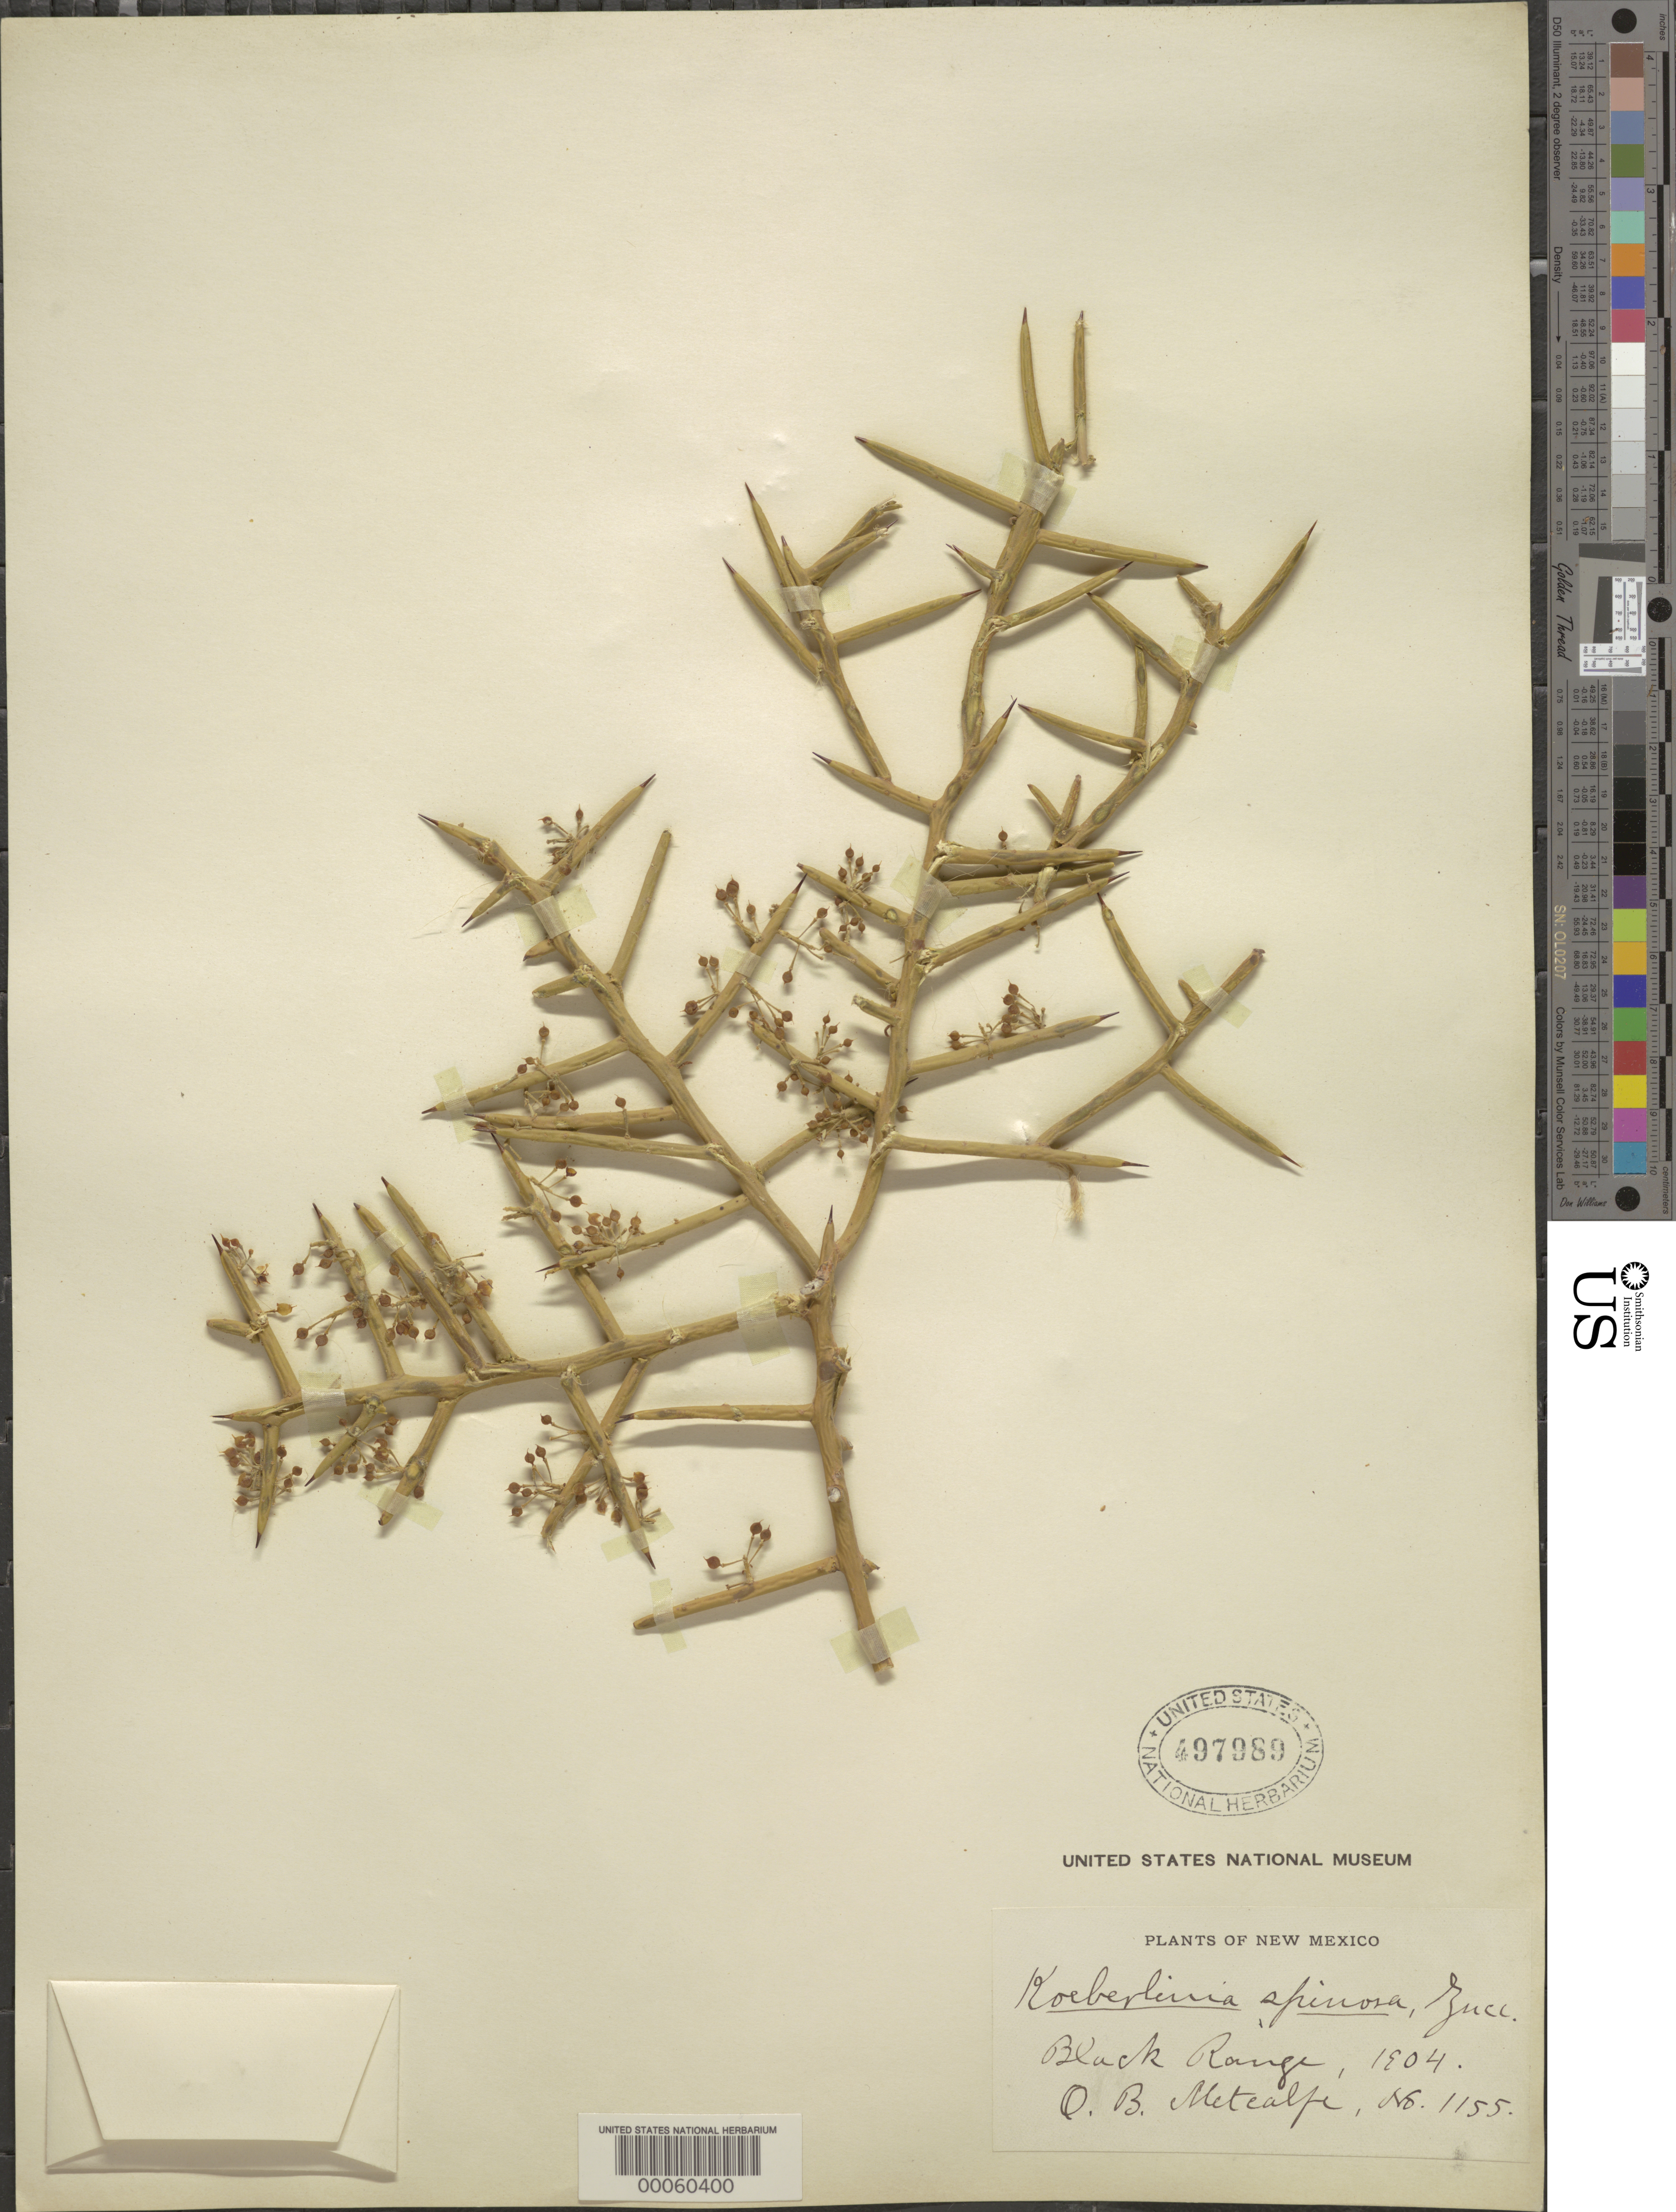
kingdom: Plantae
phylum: Tracheophyta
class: Magnoliopsida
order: Brassicales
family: Koeberliniaceae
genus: Koeberlinia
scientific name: Koeberlinia spinosa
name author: Zucc.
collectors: O. B. Metcalfe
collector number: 1155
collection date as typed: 1904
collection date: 1904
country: United States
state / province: New Mexico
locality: Black range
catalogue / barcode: US 497989